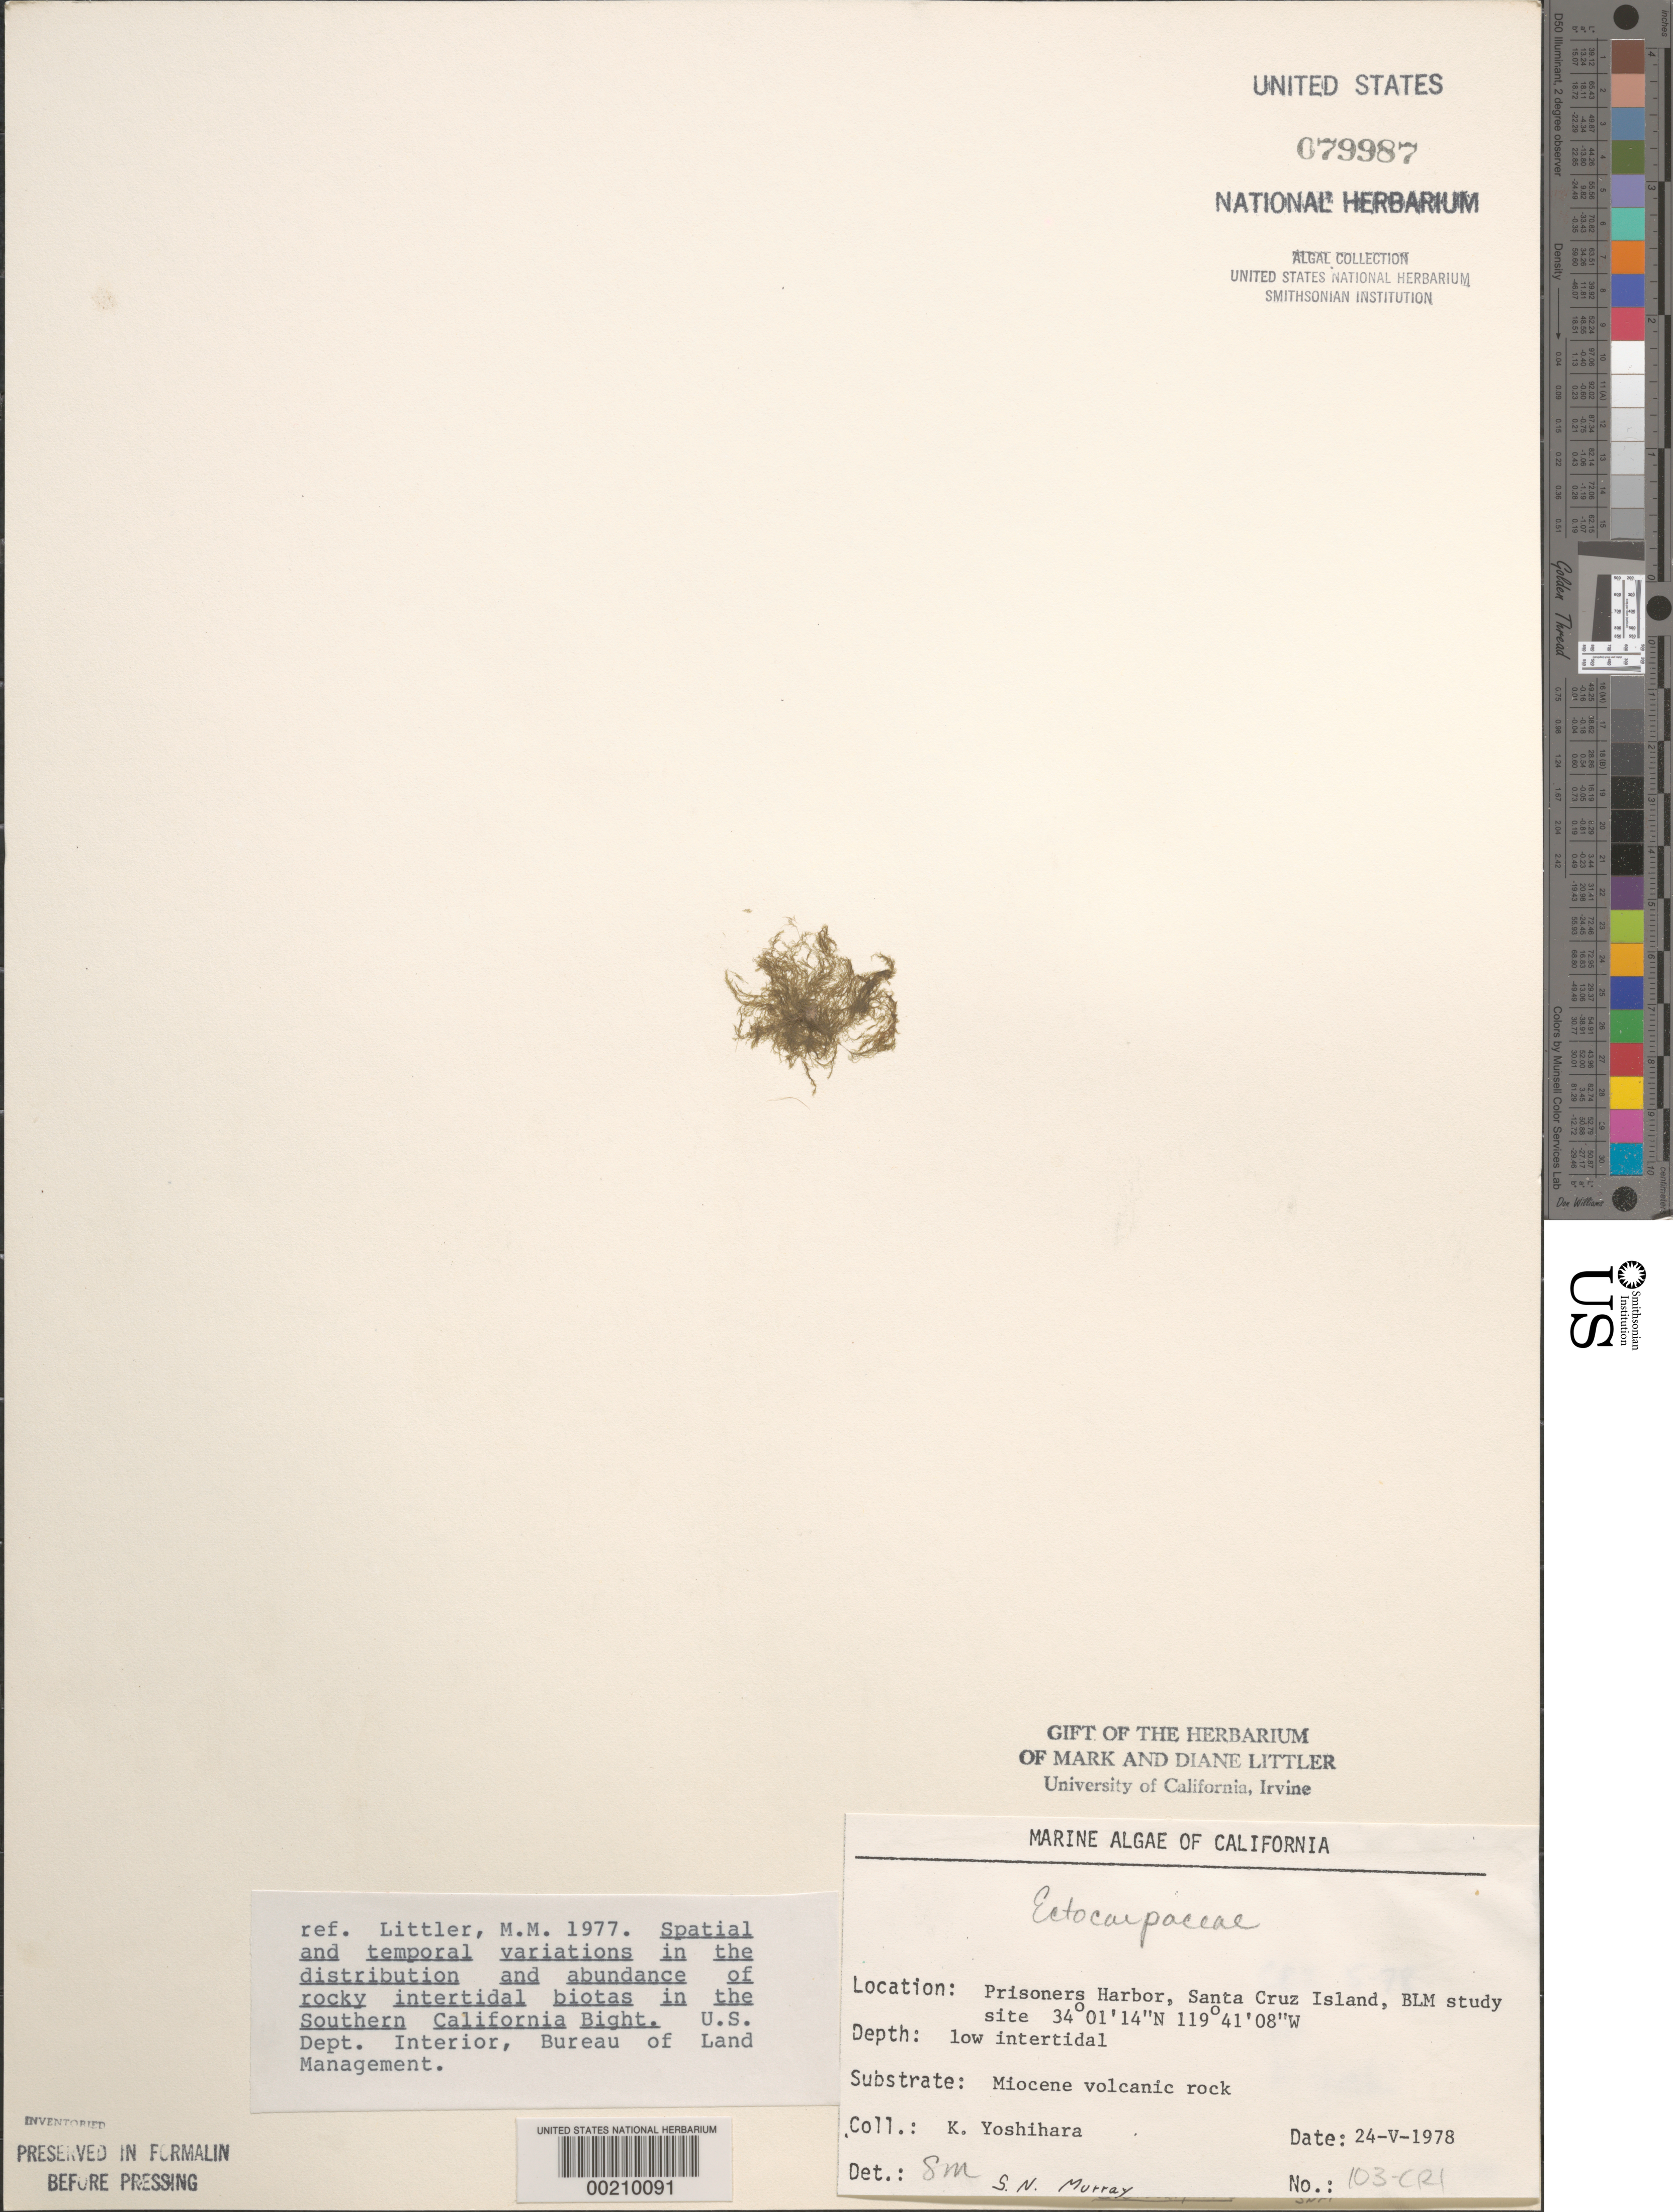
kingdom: Chromista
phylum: Ochrophyta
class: Phaeophyceae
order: Ectocarpales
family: Ectocarpaceae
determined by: Murray, S. N.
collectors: K. Yoshihara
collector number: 103-cri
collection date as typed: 24 May 1978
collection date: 1978-05-24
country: United States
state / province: California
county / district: Santa Barbara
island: Santa Cruz Island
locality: Prisoners Harbor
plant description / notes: BLM-SOCALBIGHT Rocky Intertidal Survey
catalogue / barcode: US 79987